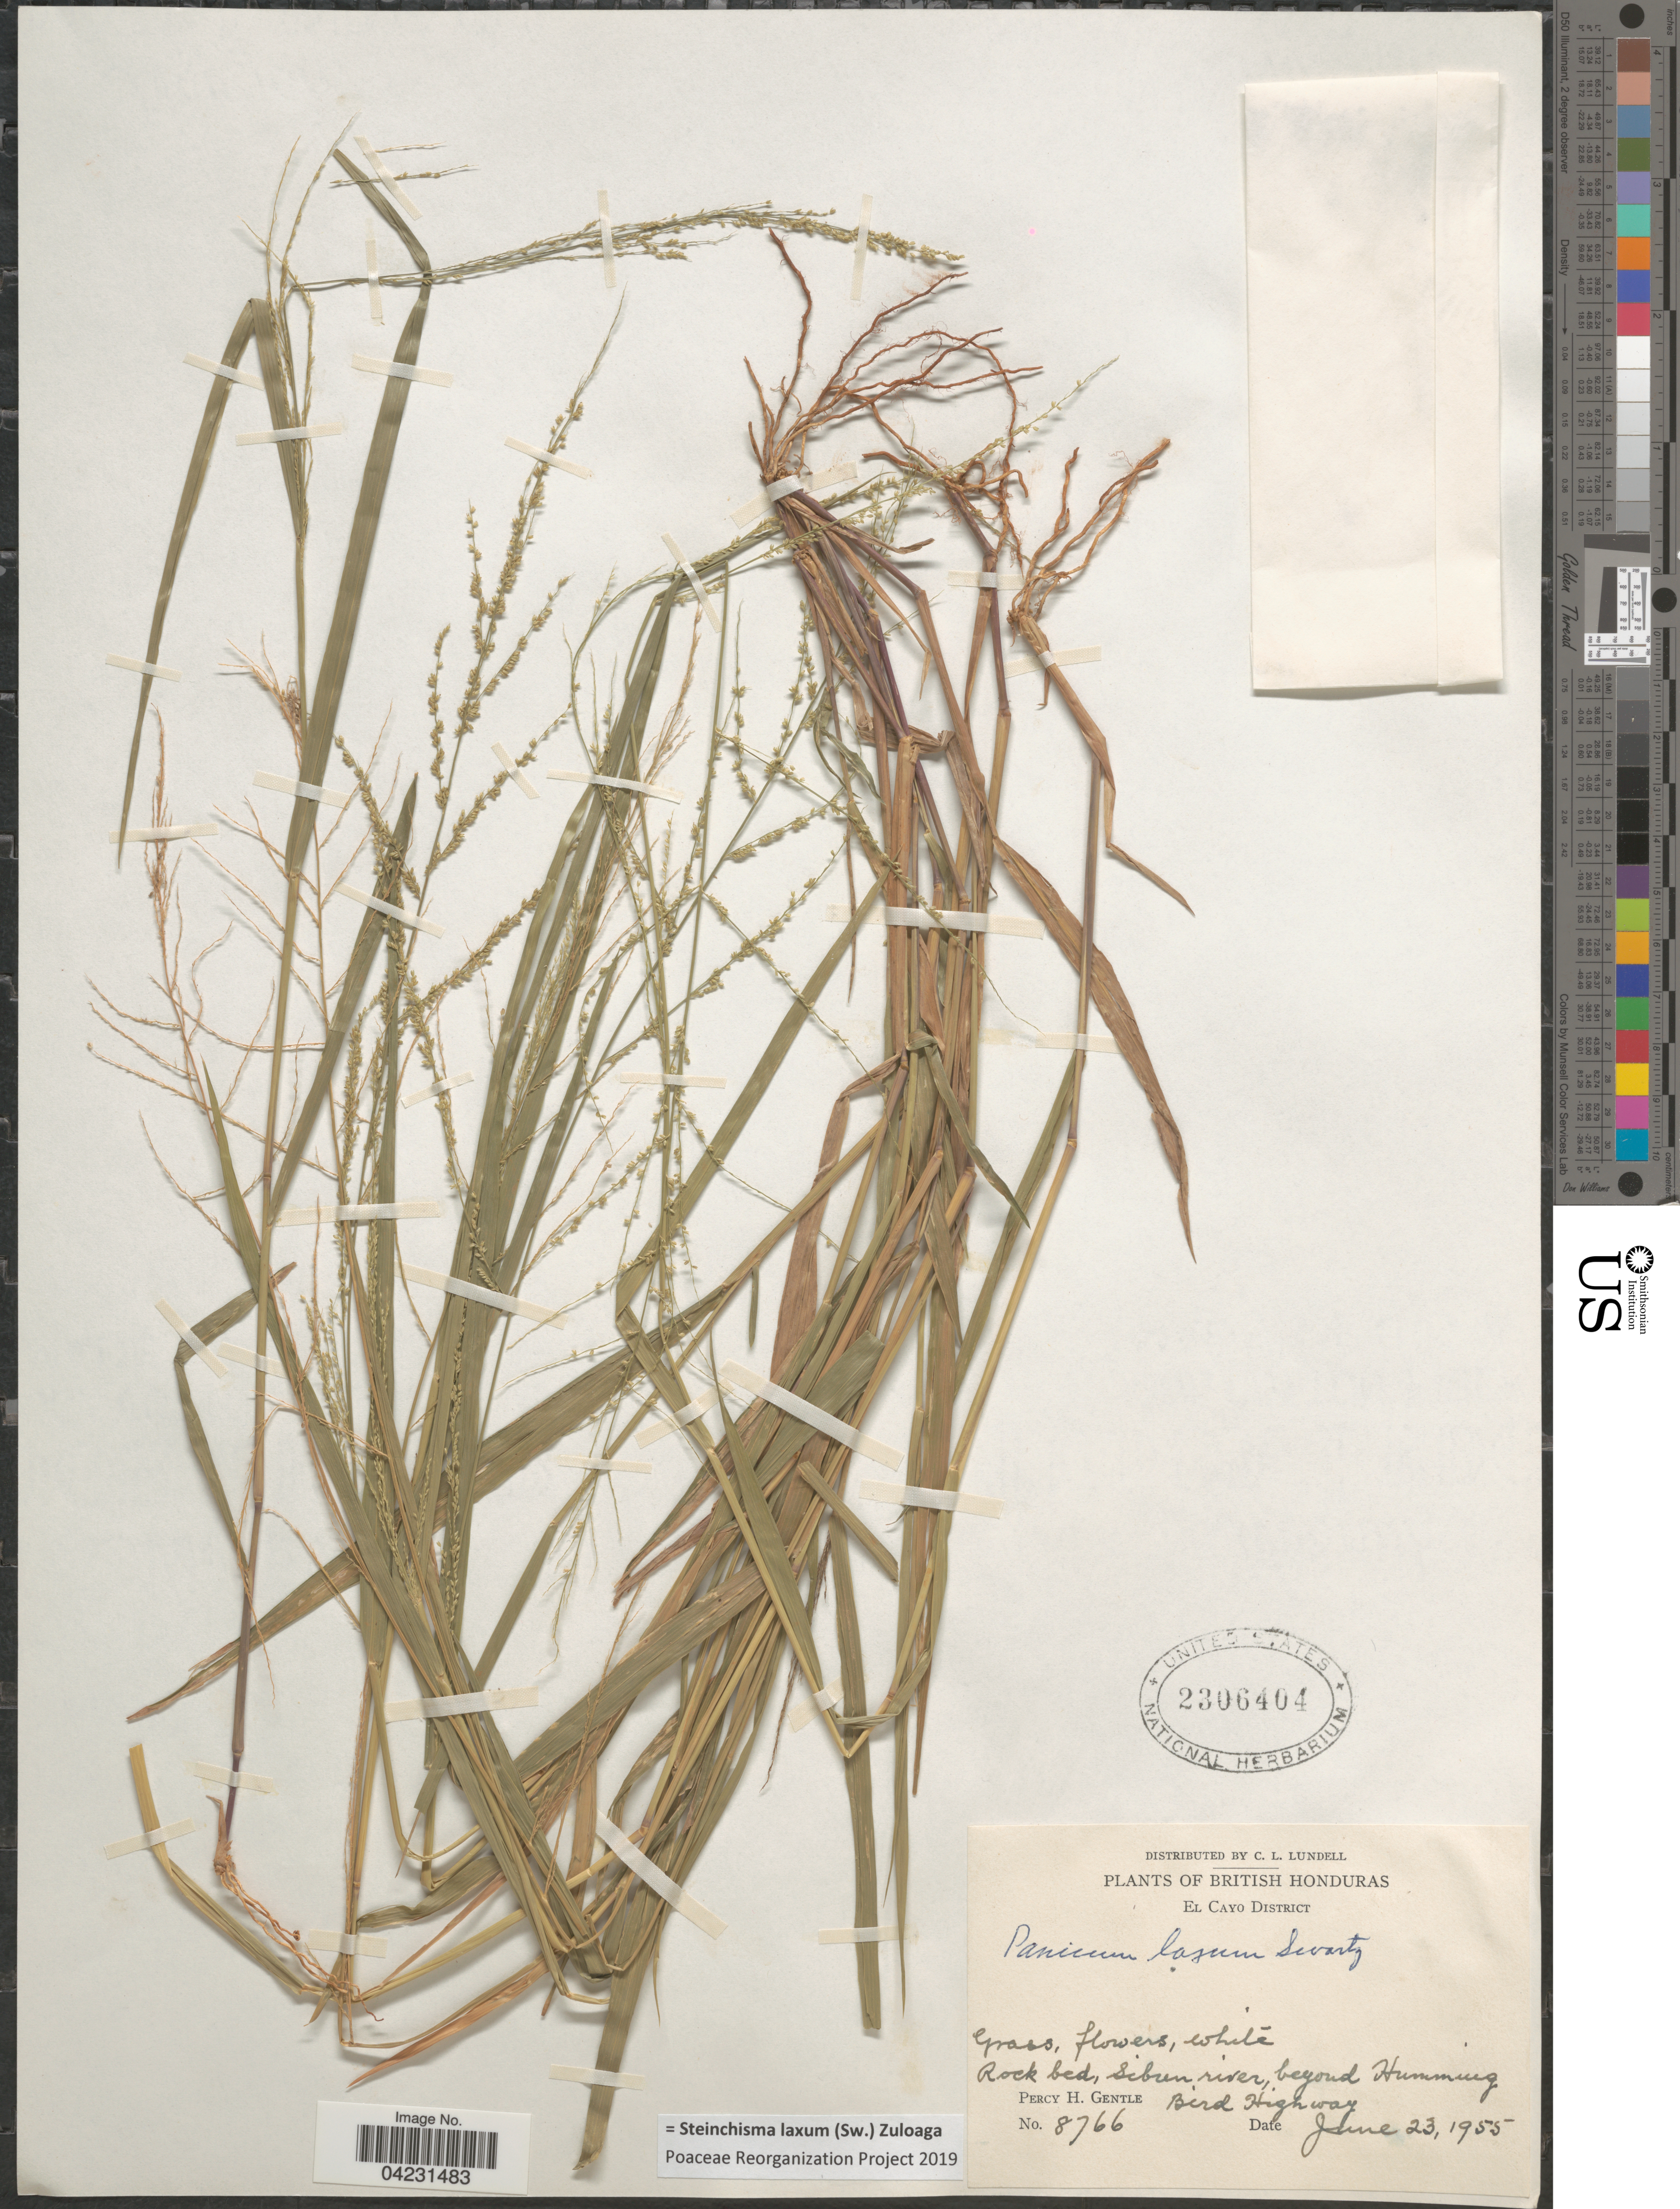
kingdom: Plantae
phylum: Tracheophyta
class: Liliopsida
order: Poales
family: Poaceae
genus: Steinchisma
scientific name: Steinchisma laxum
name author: (Sw.) Zuloaga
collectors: P. H. Gentle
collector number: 8766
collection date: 1955-06-23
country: Belize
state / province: Cayo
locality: British Honduras. El Cayo District. Rock bed, Sibun river, beyond Humming Bird Highway.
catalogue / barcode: US 2306404